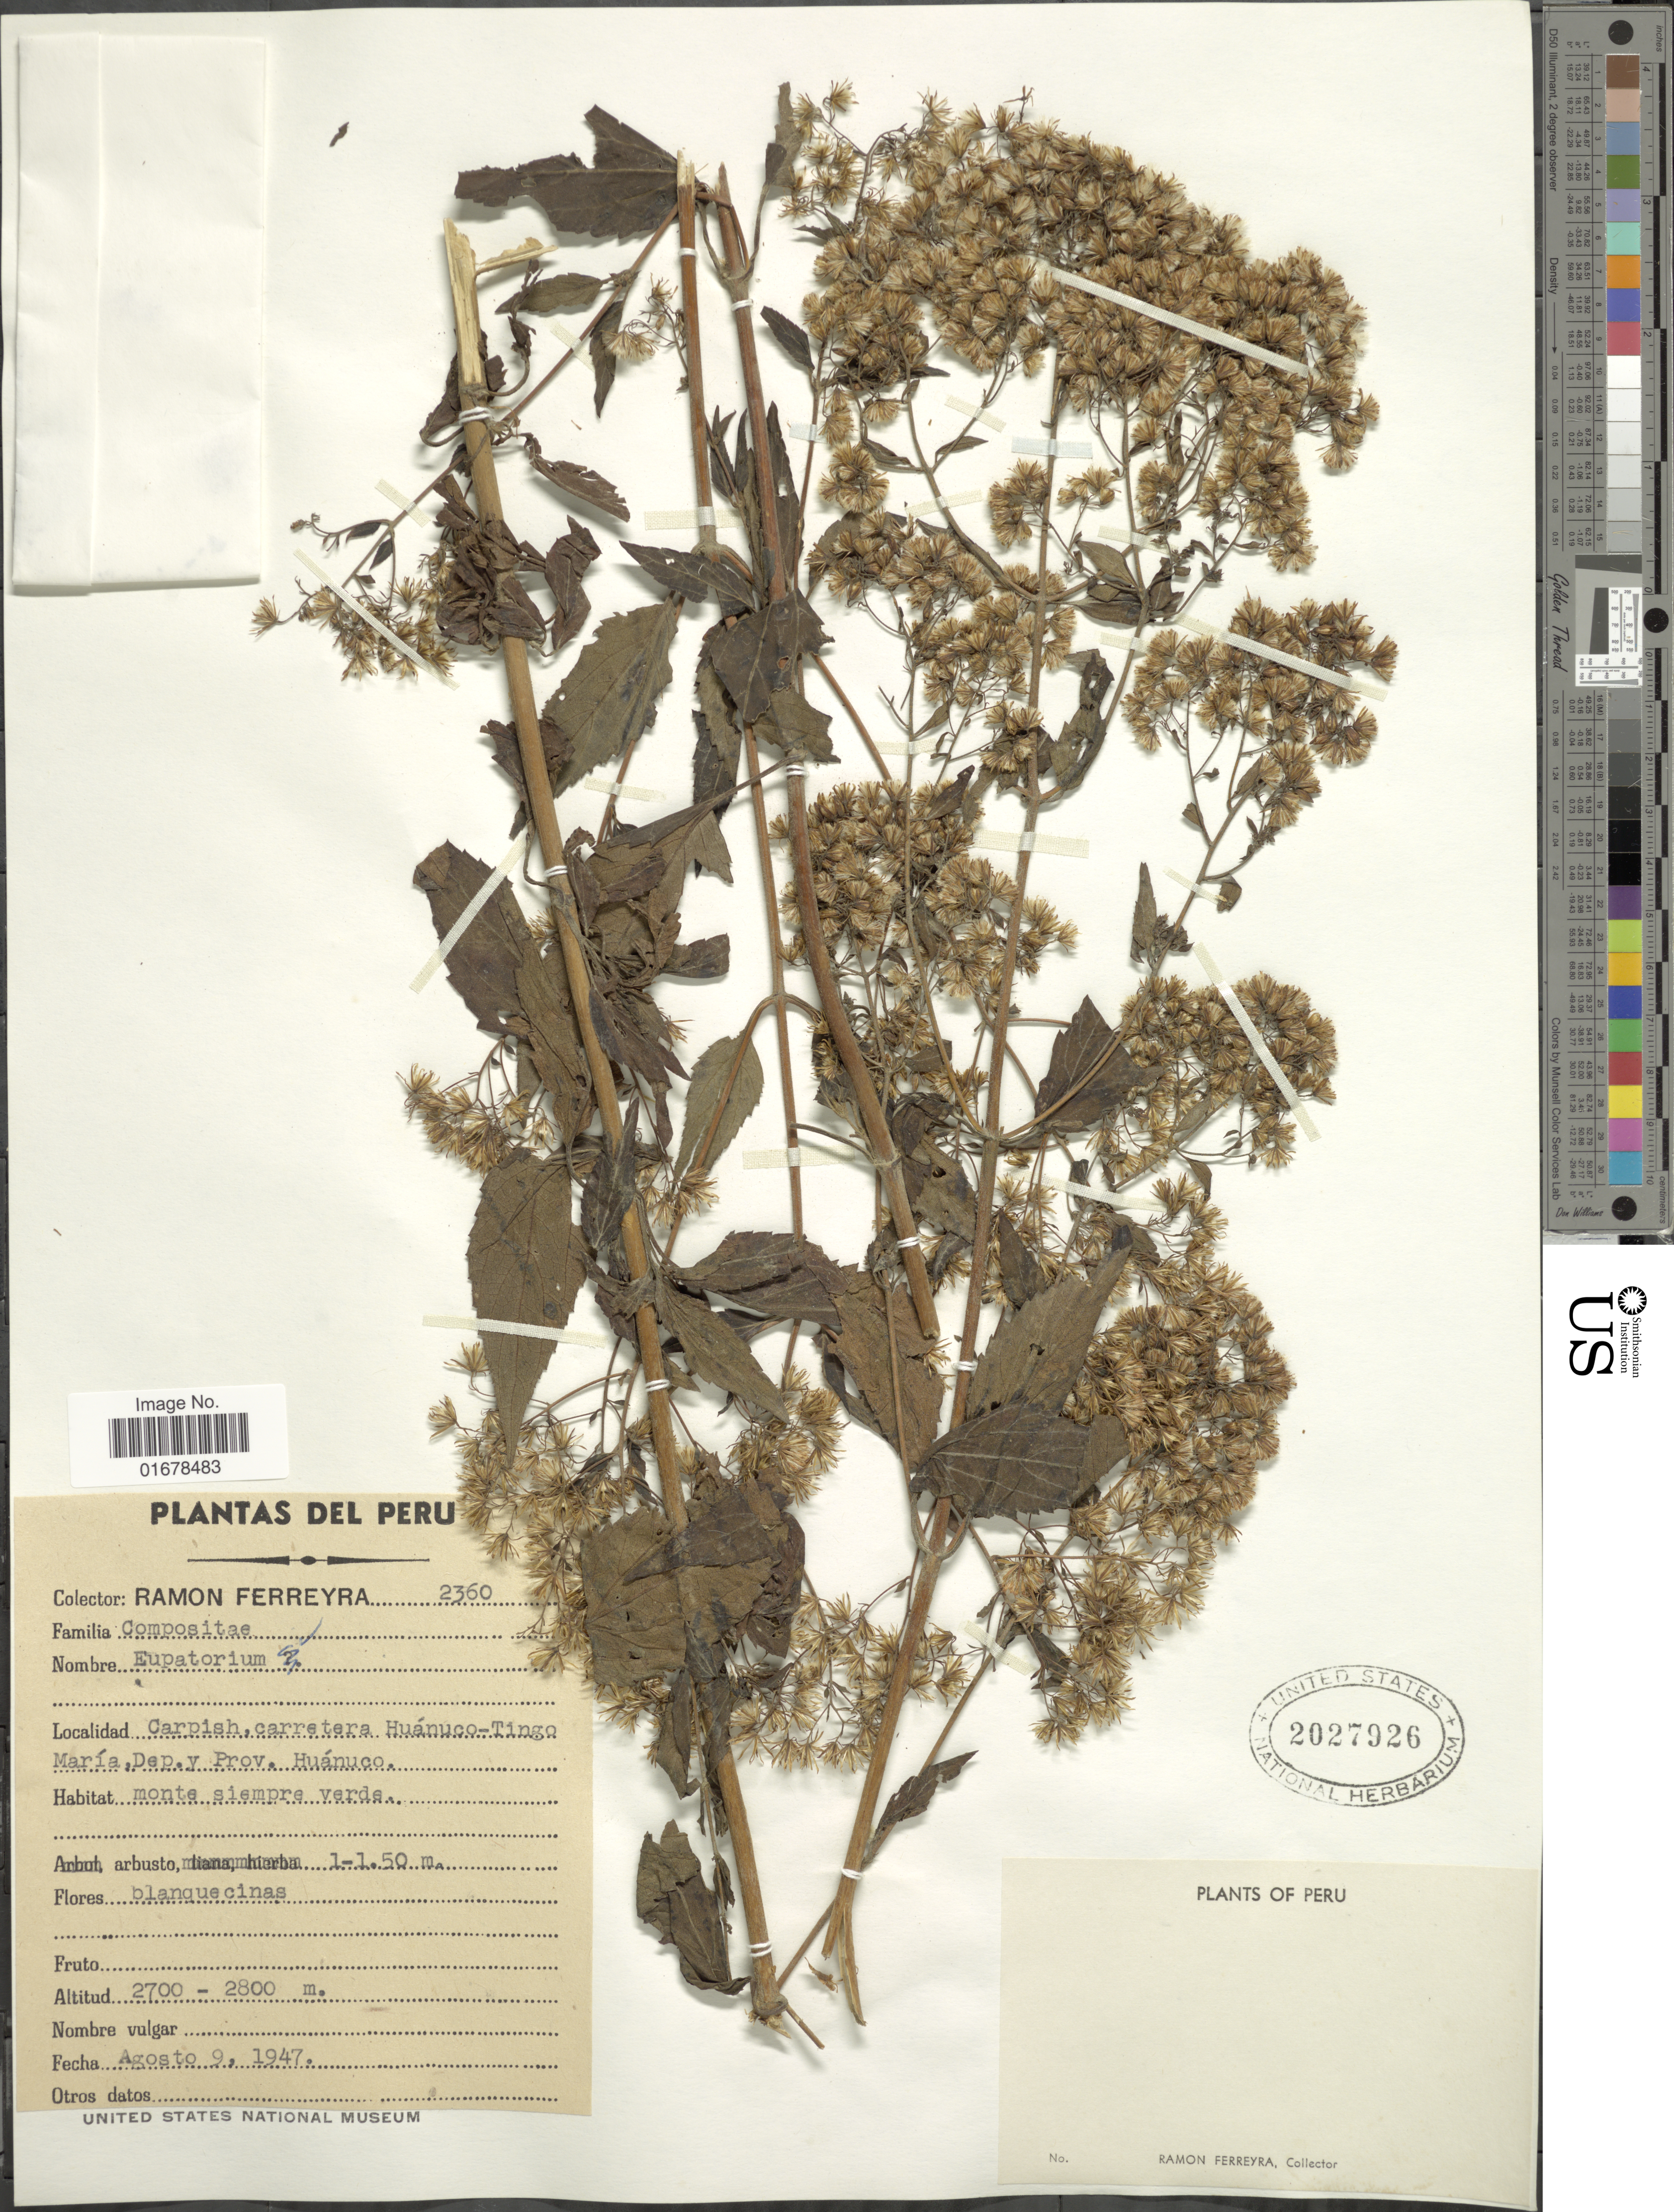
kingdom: Plantae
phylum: Tracheophyta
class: Magnoliopsida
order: Asterales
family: Asteraceae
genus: Ageratina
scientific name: Ageratina tambillensis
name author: (Hieron.) R.M. King & H. Rob.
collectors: R. A. Ferreyra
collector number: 2360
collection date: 1947-08-09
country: Peru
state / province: Huánuco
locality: Carpish, carretera Huanuco-Tingo Maria, Dep. y Prov. Huanuco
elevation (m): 2700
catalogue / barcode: US 2027926